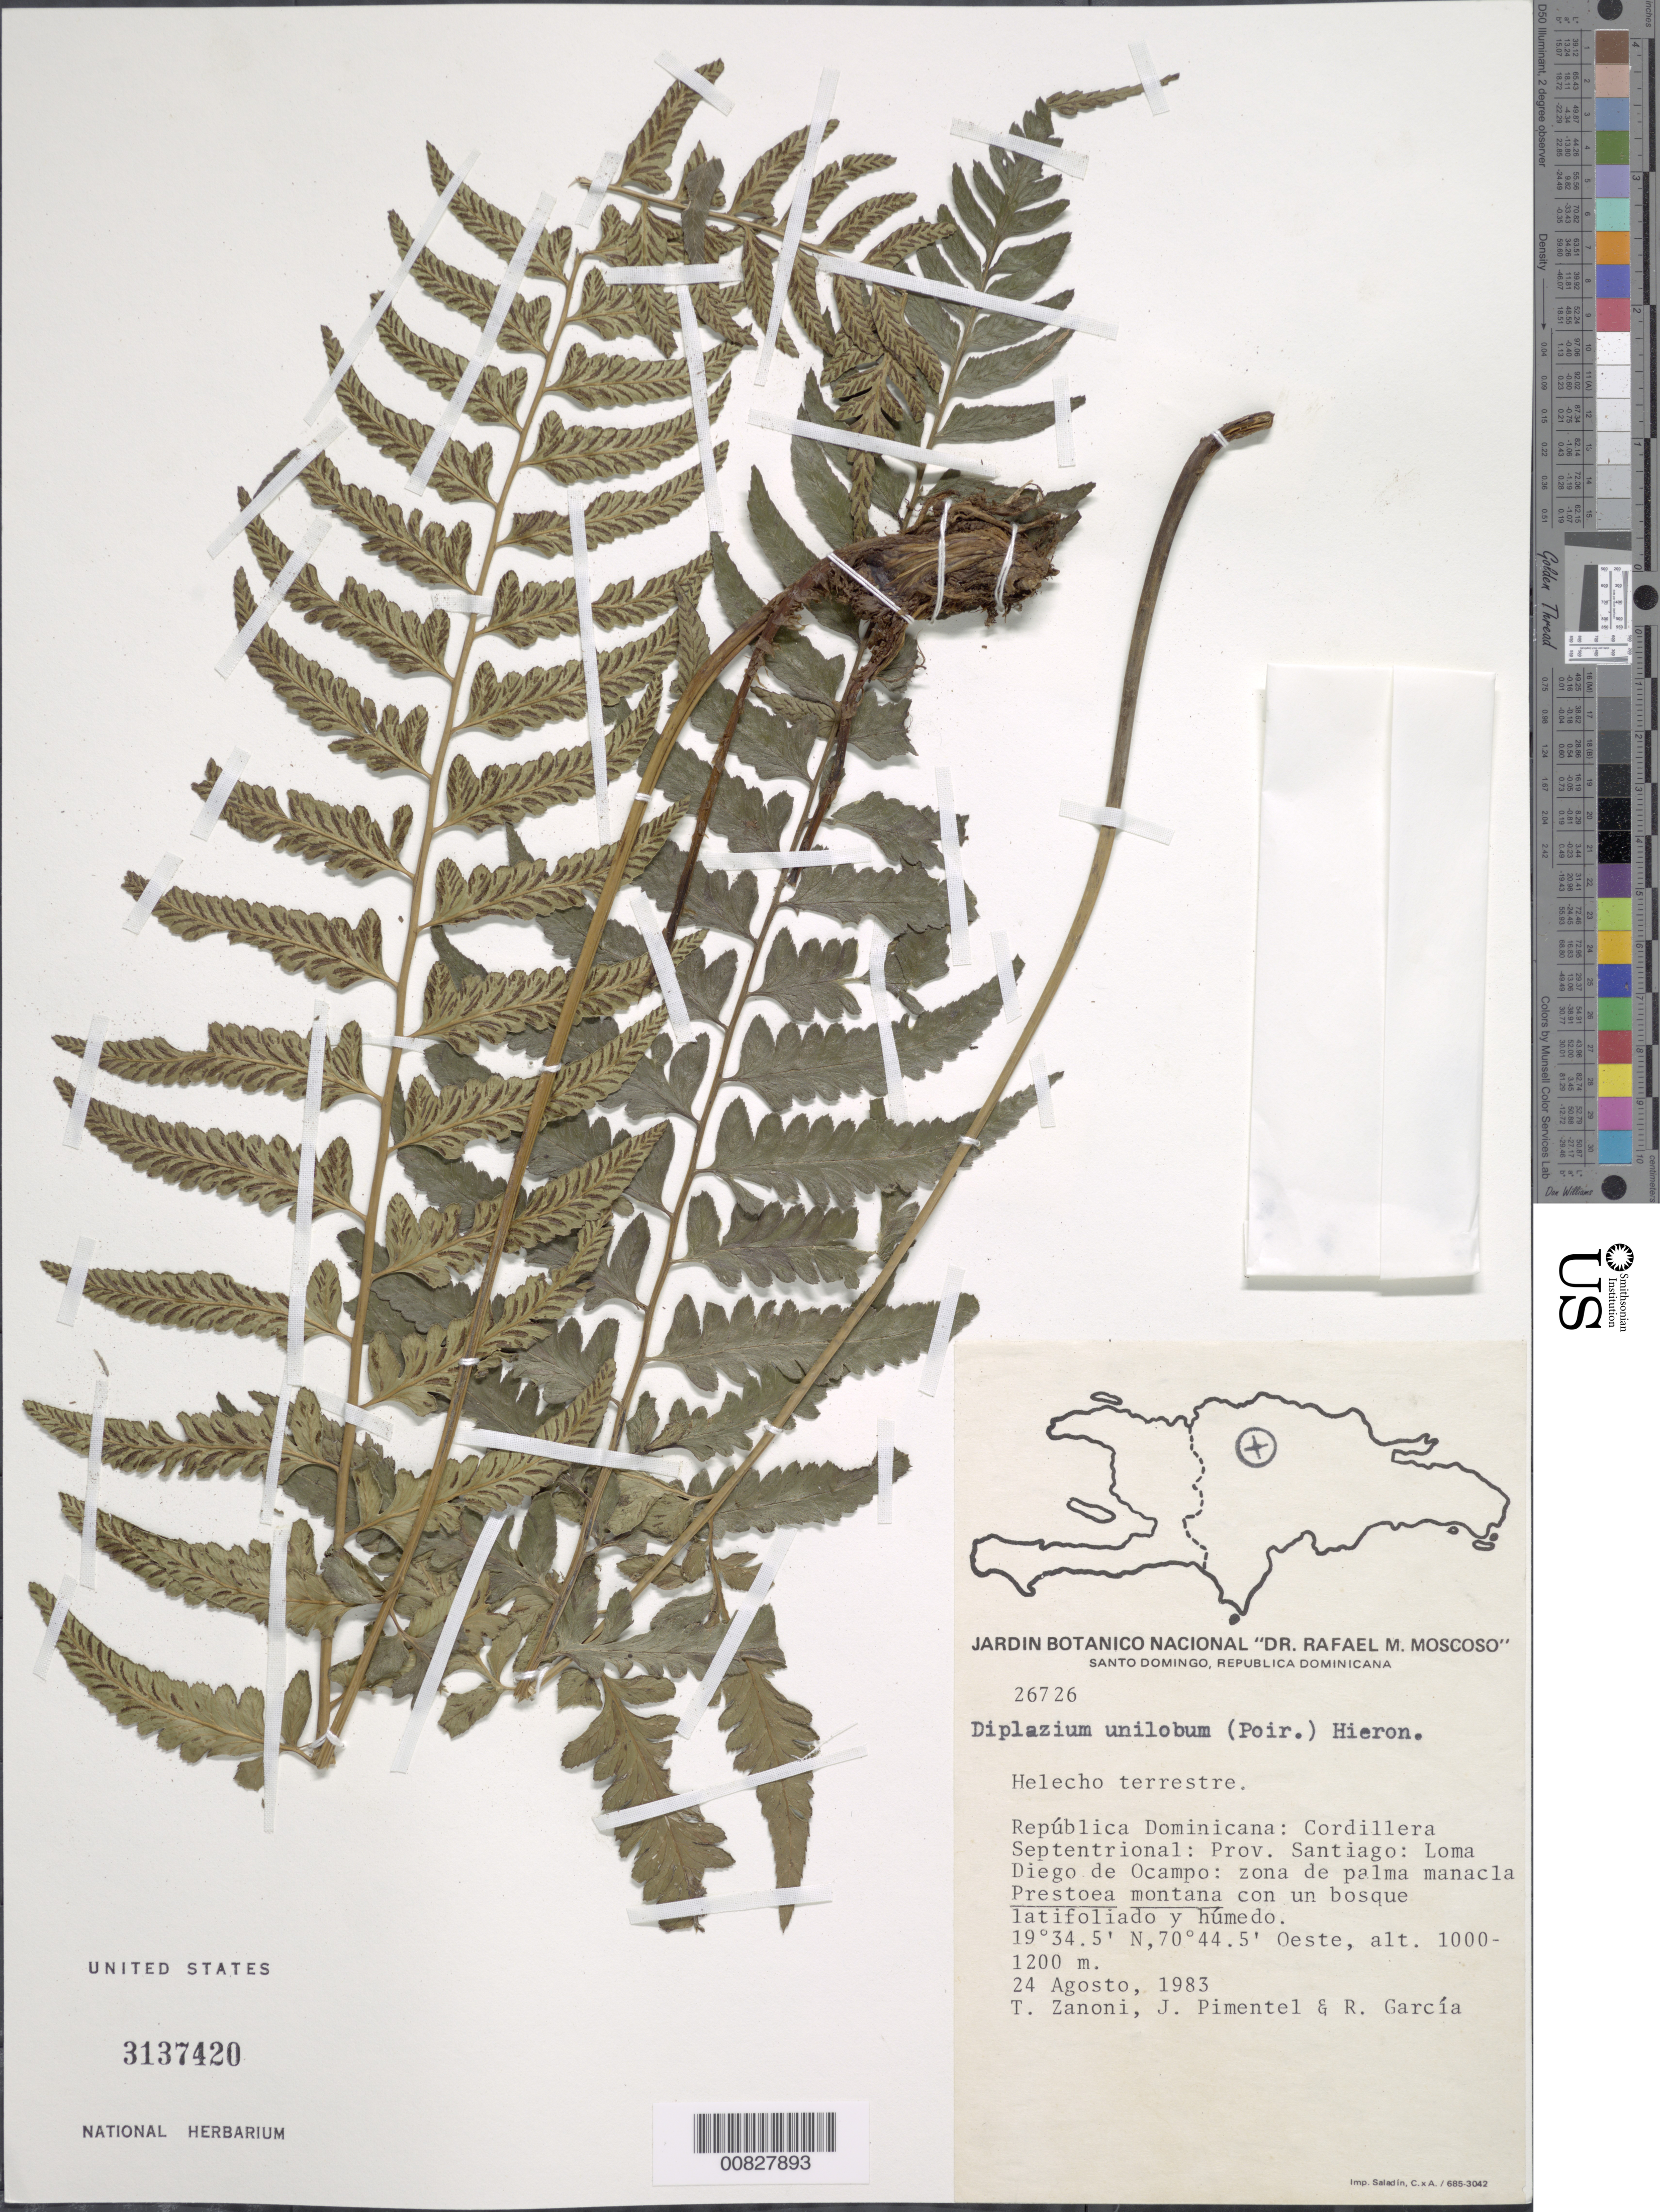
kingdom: Plantae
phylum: Tracheophyta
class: Polypodiopsida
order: Polypodiales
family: Athyriaceae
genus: Diplazium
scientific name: Diplazium cristatum x D. unilobum (Poir.) Hieron.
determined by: Sánchez, C.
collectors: T. A. Zanoni, J. Pimentel & R. G. García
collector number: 26726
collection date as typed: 24 Aug 1983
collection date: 1983-08-24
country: Dominican Republic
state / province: Santiago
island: Hispaniola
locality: Cordillera Septentrional, Loma Diego de Ocampo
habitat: Zona de palma manacla Prestoea montana con un bosque latifoliado y húmedo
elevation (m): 1000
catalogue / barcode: US 3137420